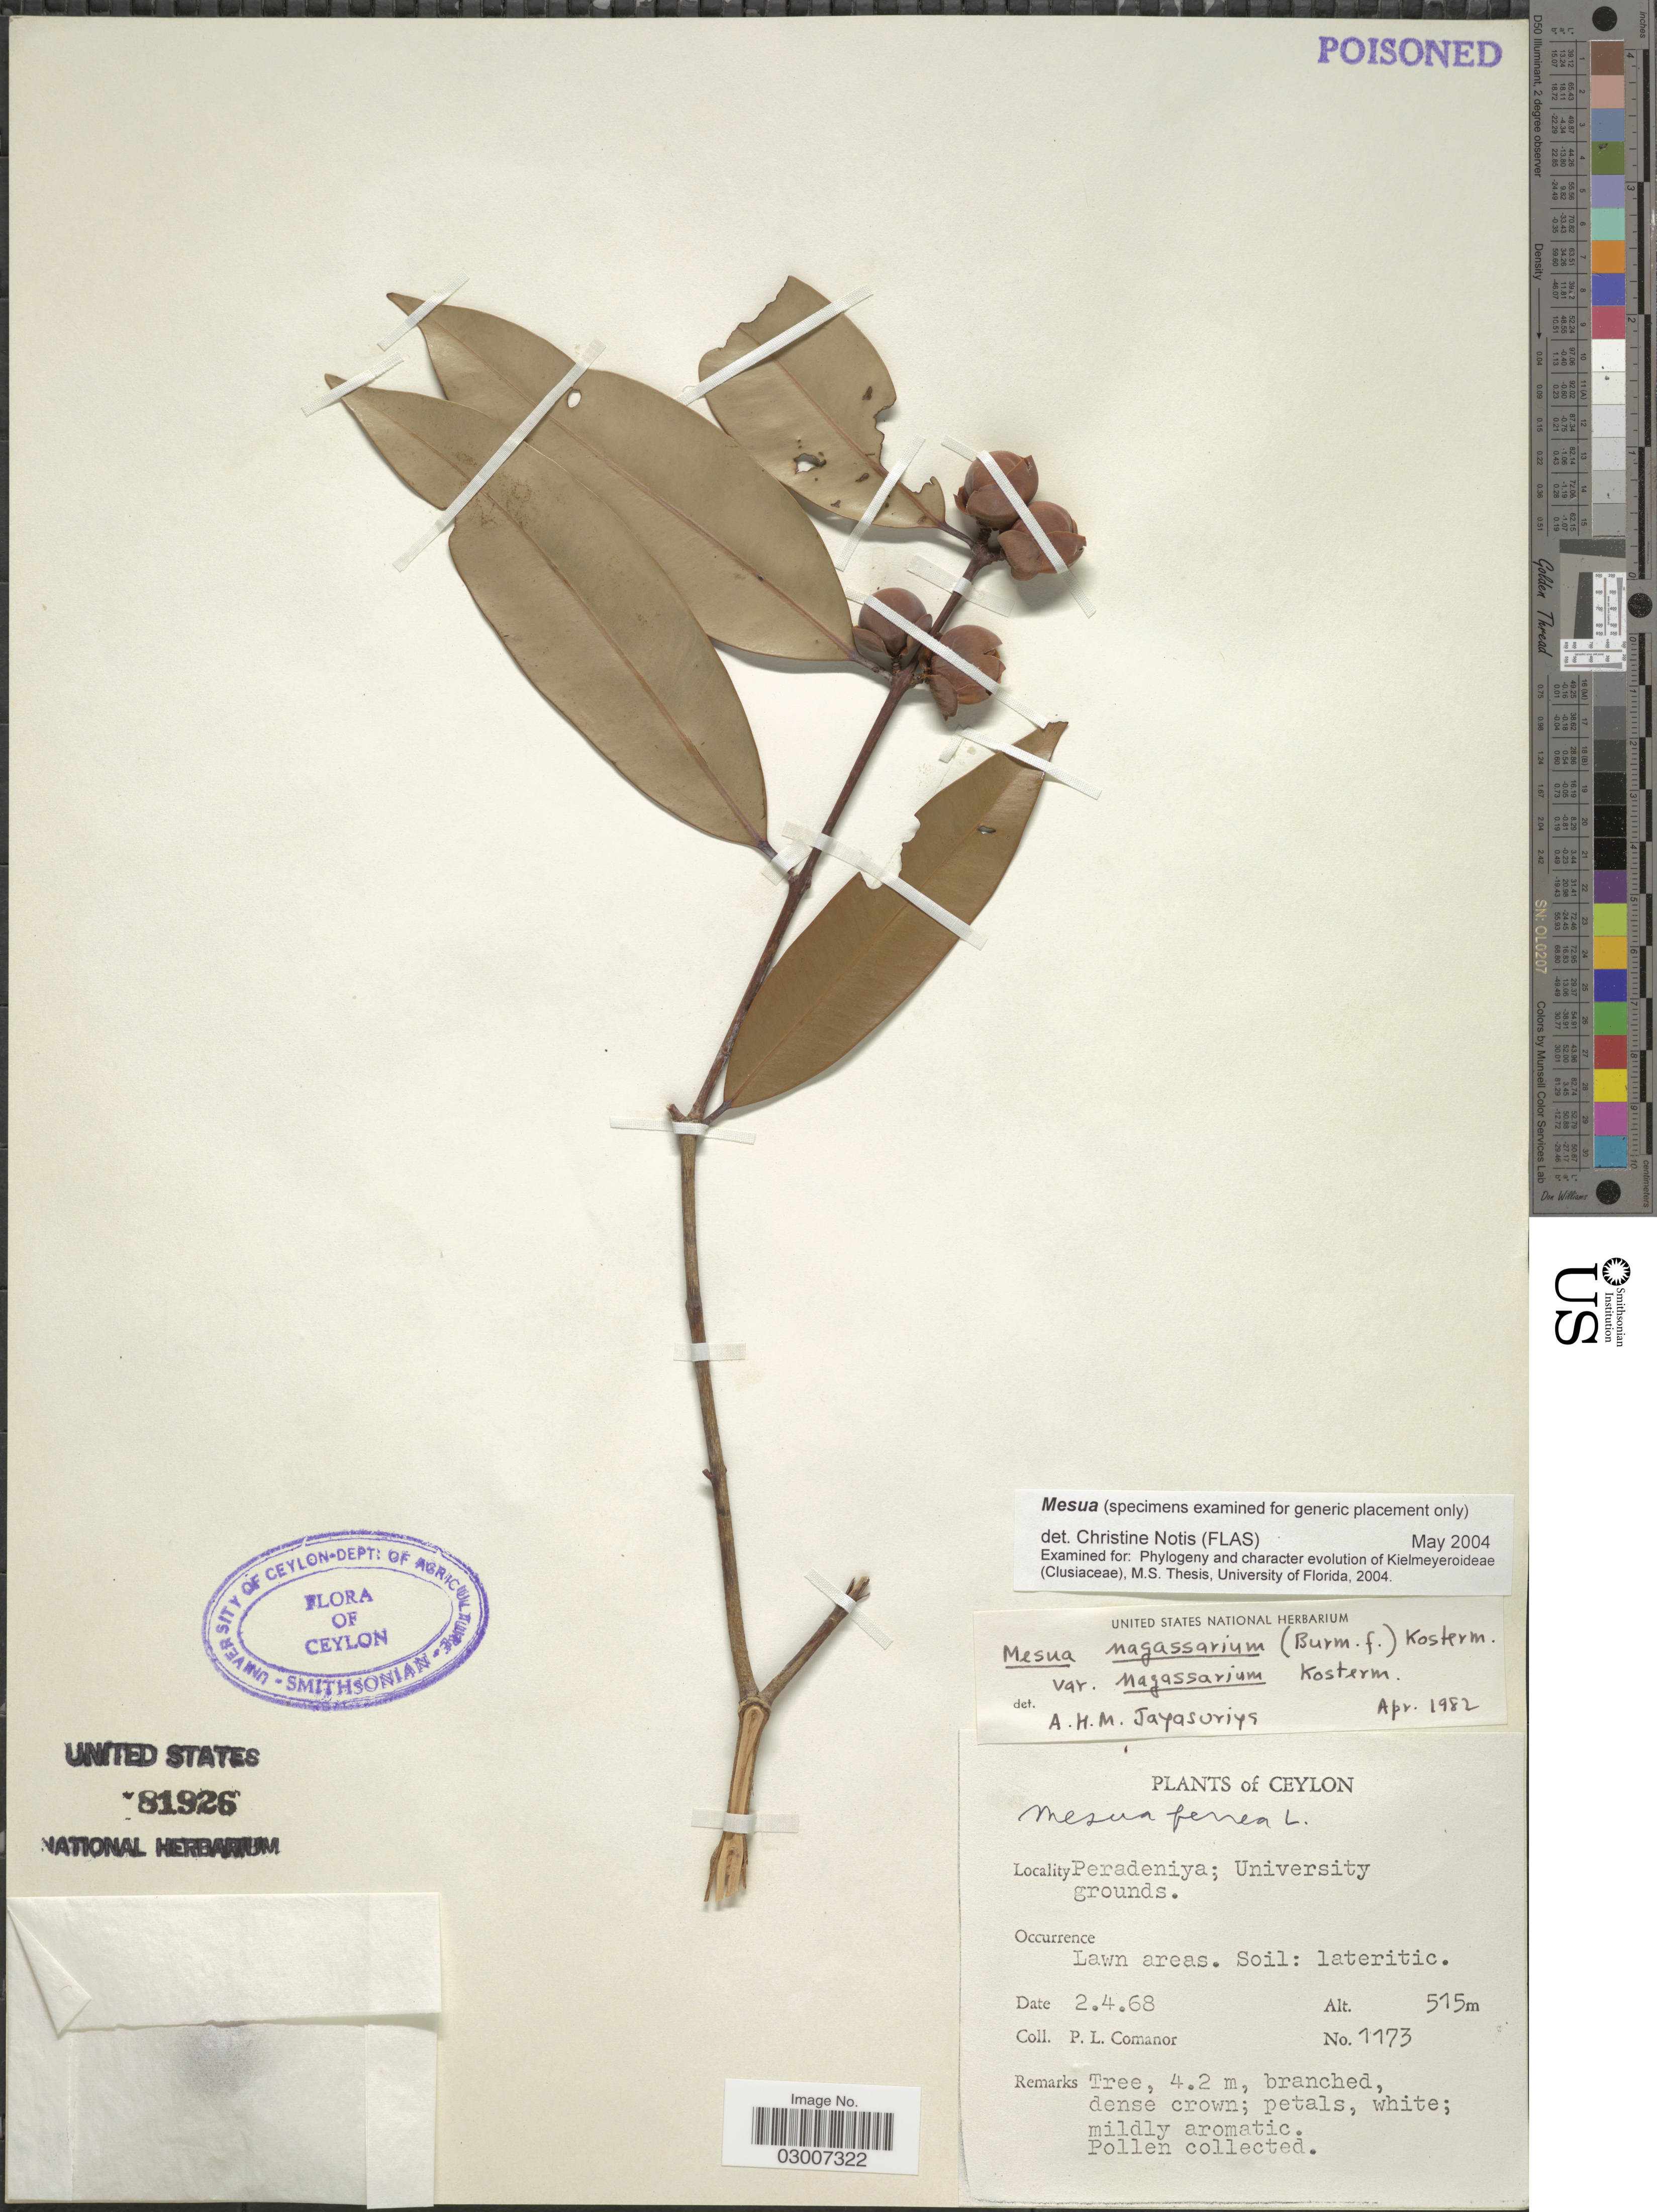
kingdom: Plantae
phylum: Tracheophyta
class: Magnoliopsida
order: Malpighiales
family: Calophyllaceae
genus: Mesua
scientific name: Mesua nagassarium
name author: (Burm. f.) Kosterm.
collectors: P. Comanor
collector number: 1173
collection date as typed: Transcribed d/m/y: 2/4/68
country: Sri Lanka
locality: Ceylon. Peradeniya; University grounds.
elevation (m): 515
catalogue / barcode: US 81926